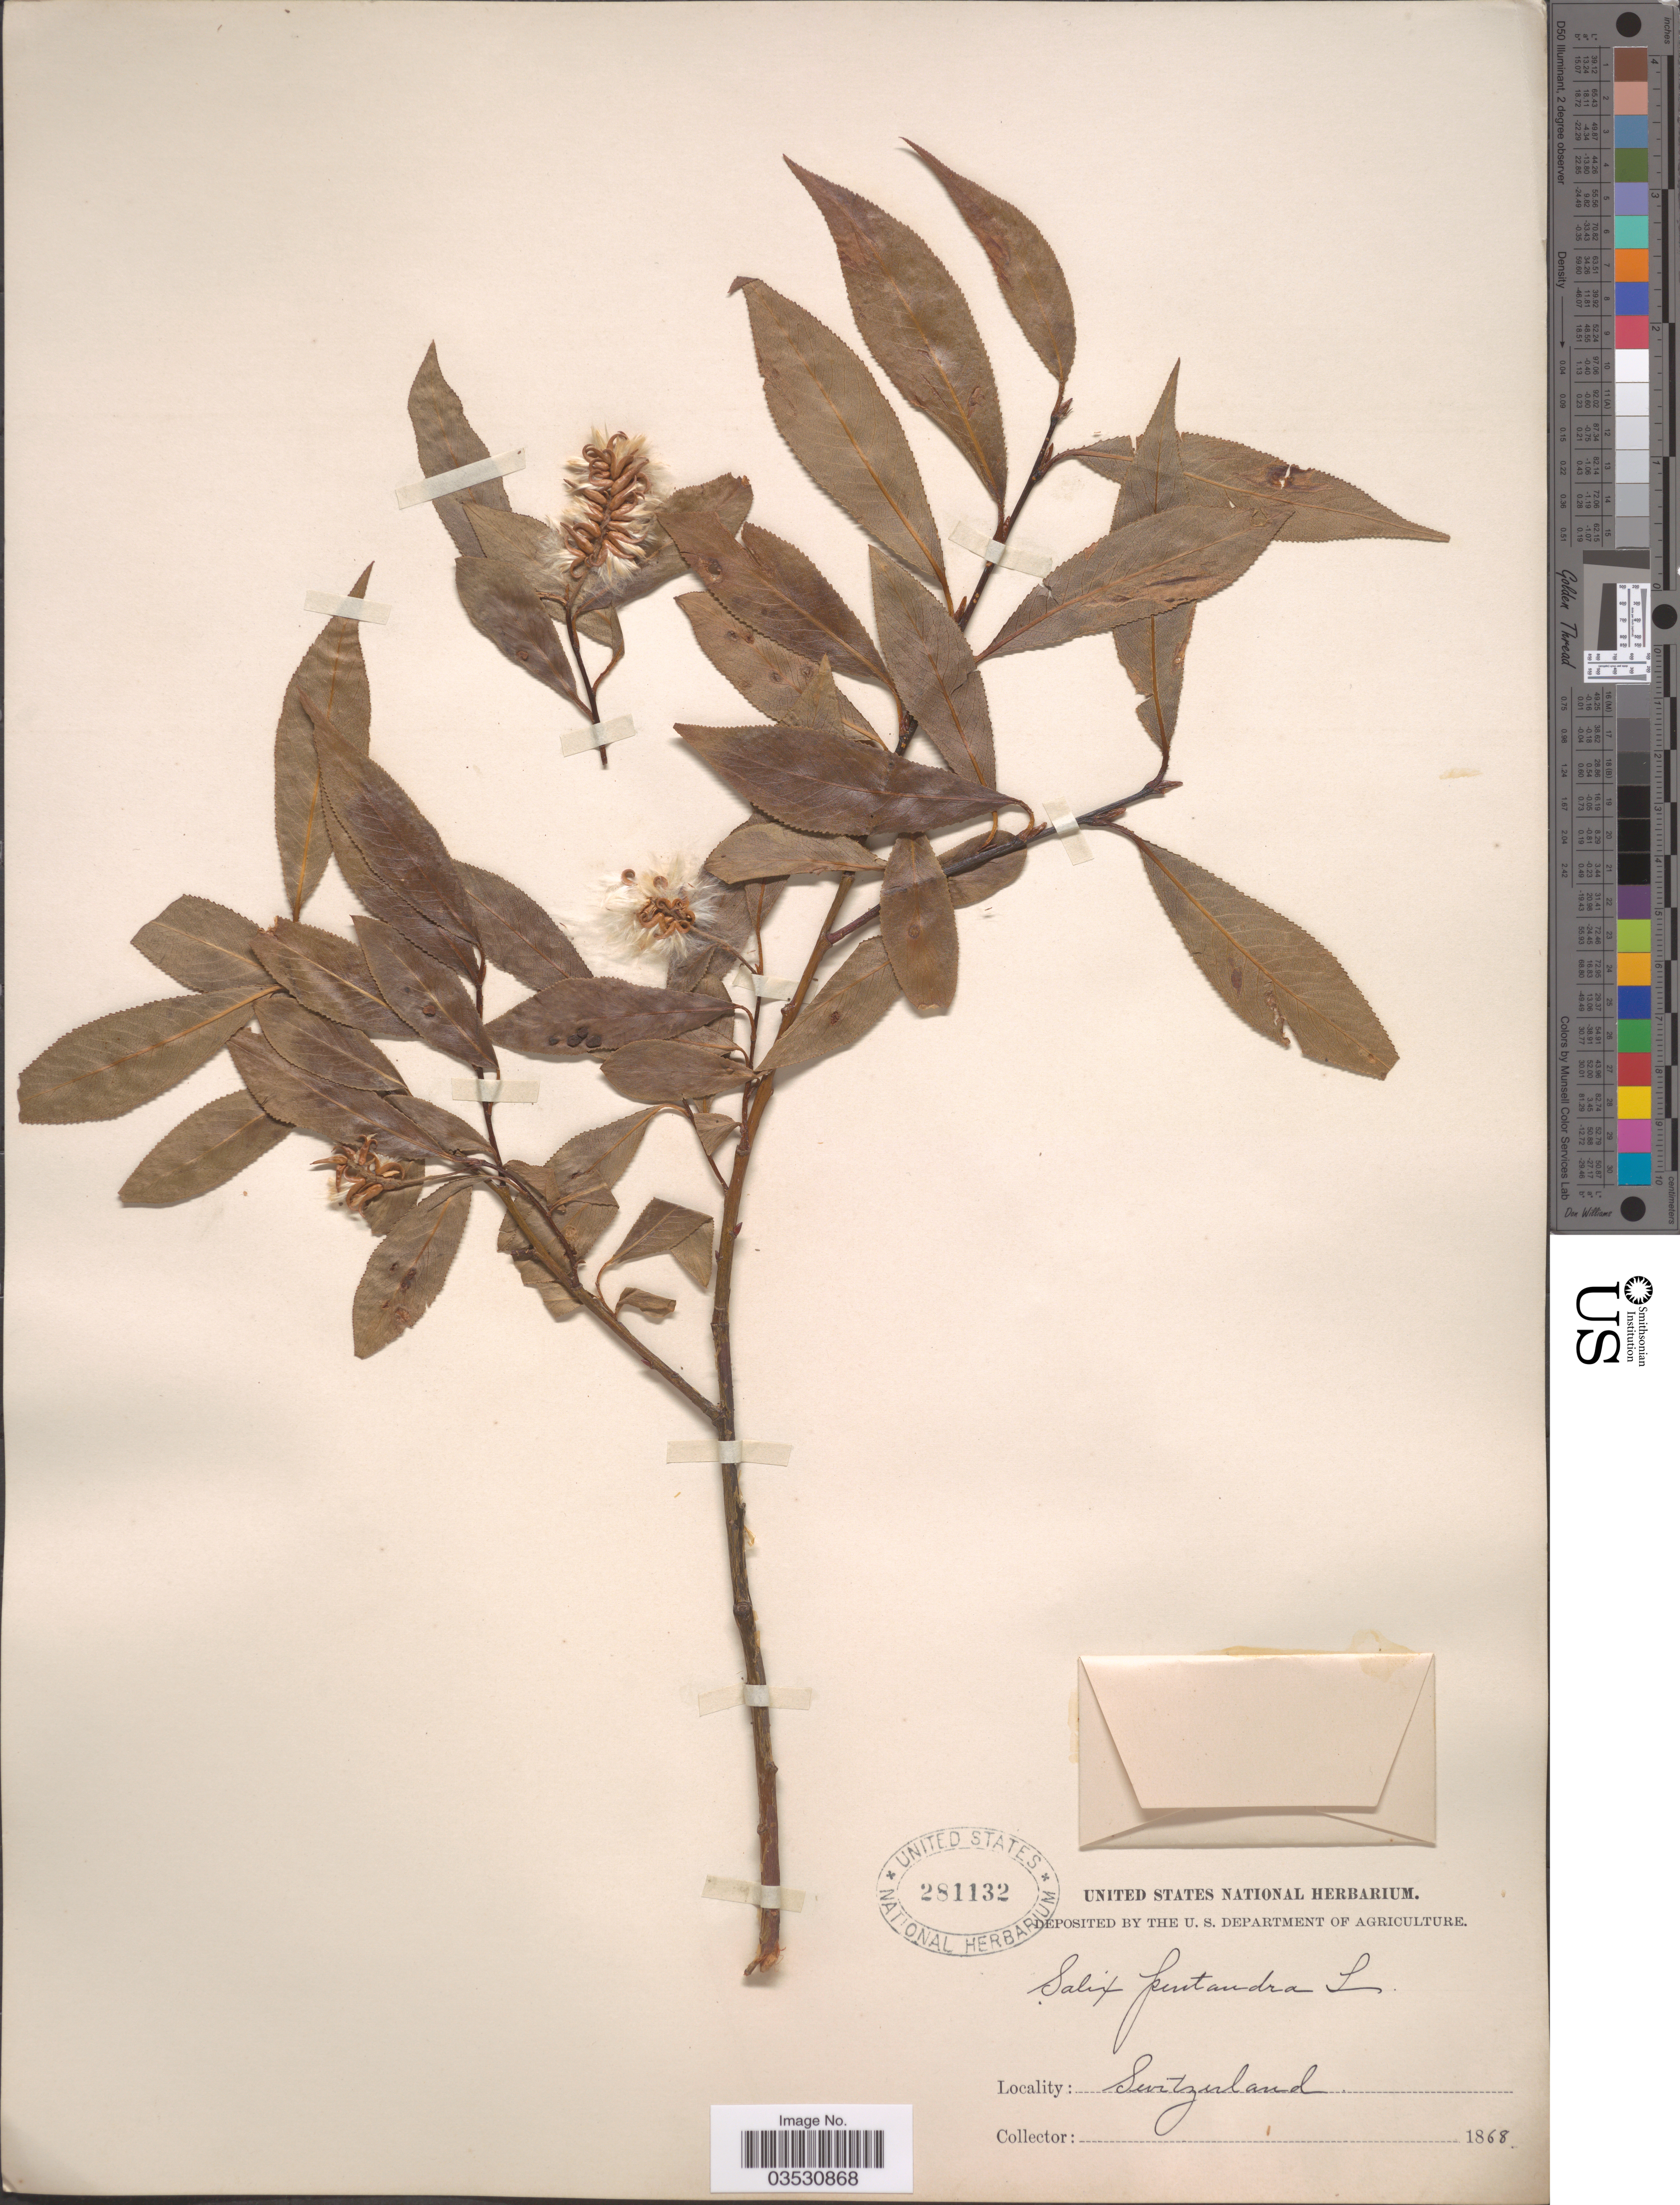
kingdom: Plantae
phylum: Tracheophyta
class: Magnoliopsida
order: Malpighiales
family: Salicaceae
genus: Salix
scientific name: Salix pentandra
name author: L.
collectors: ex herb. United States National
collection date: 1868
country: Switzerland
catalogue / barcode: US 281132